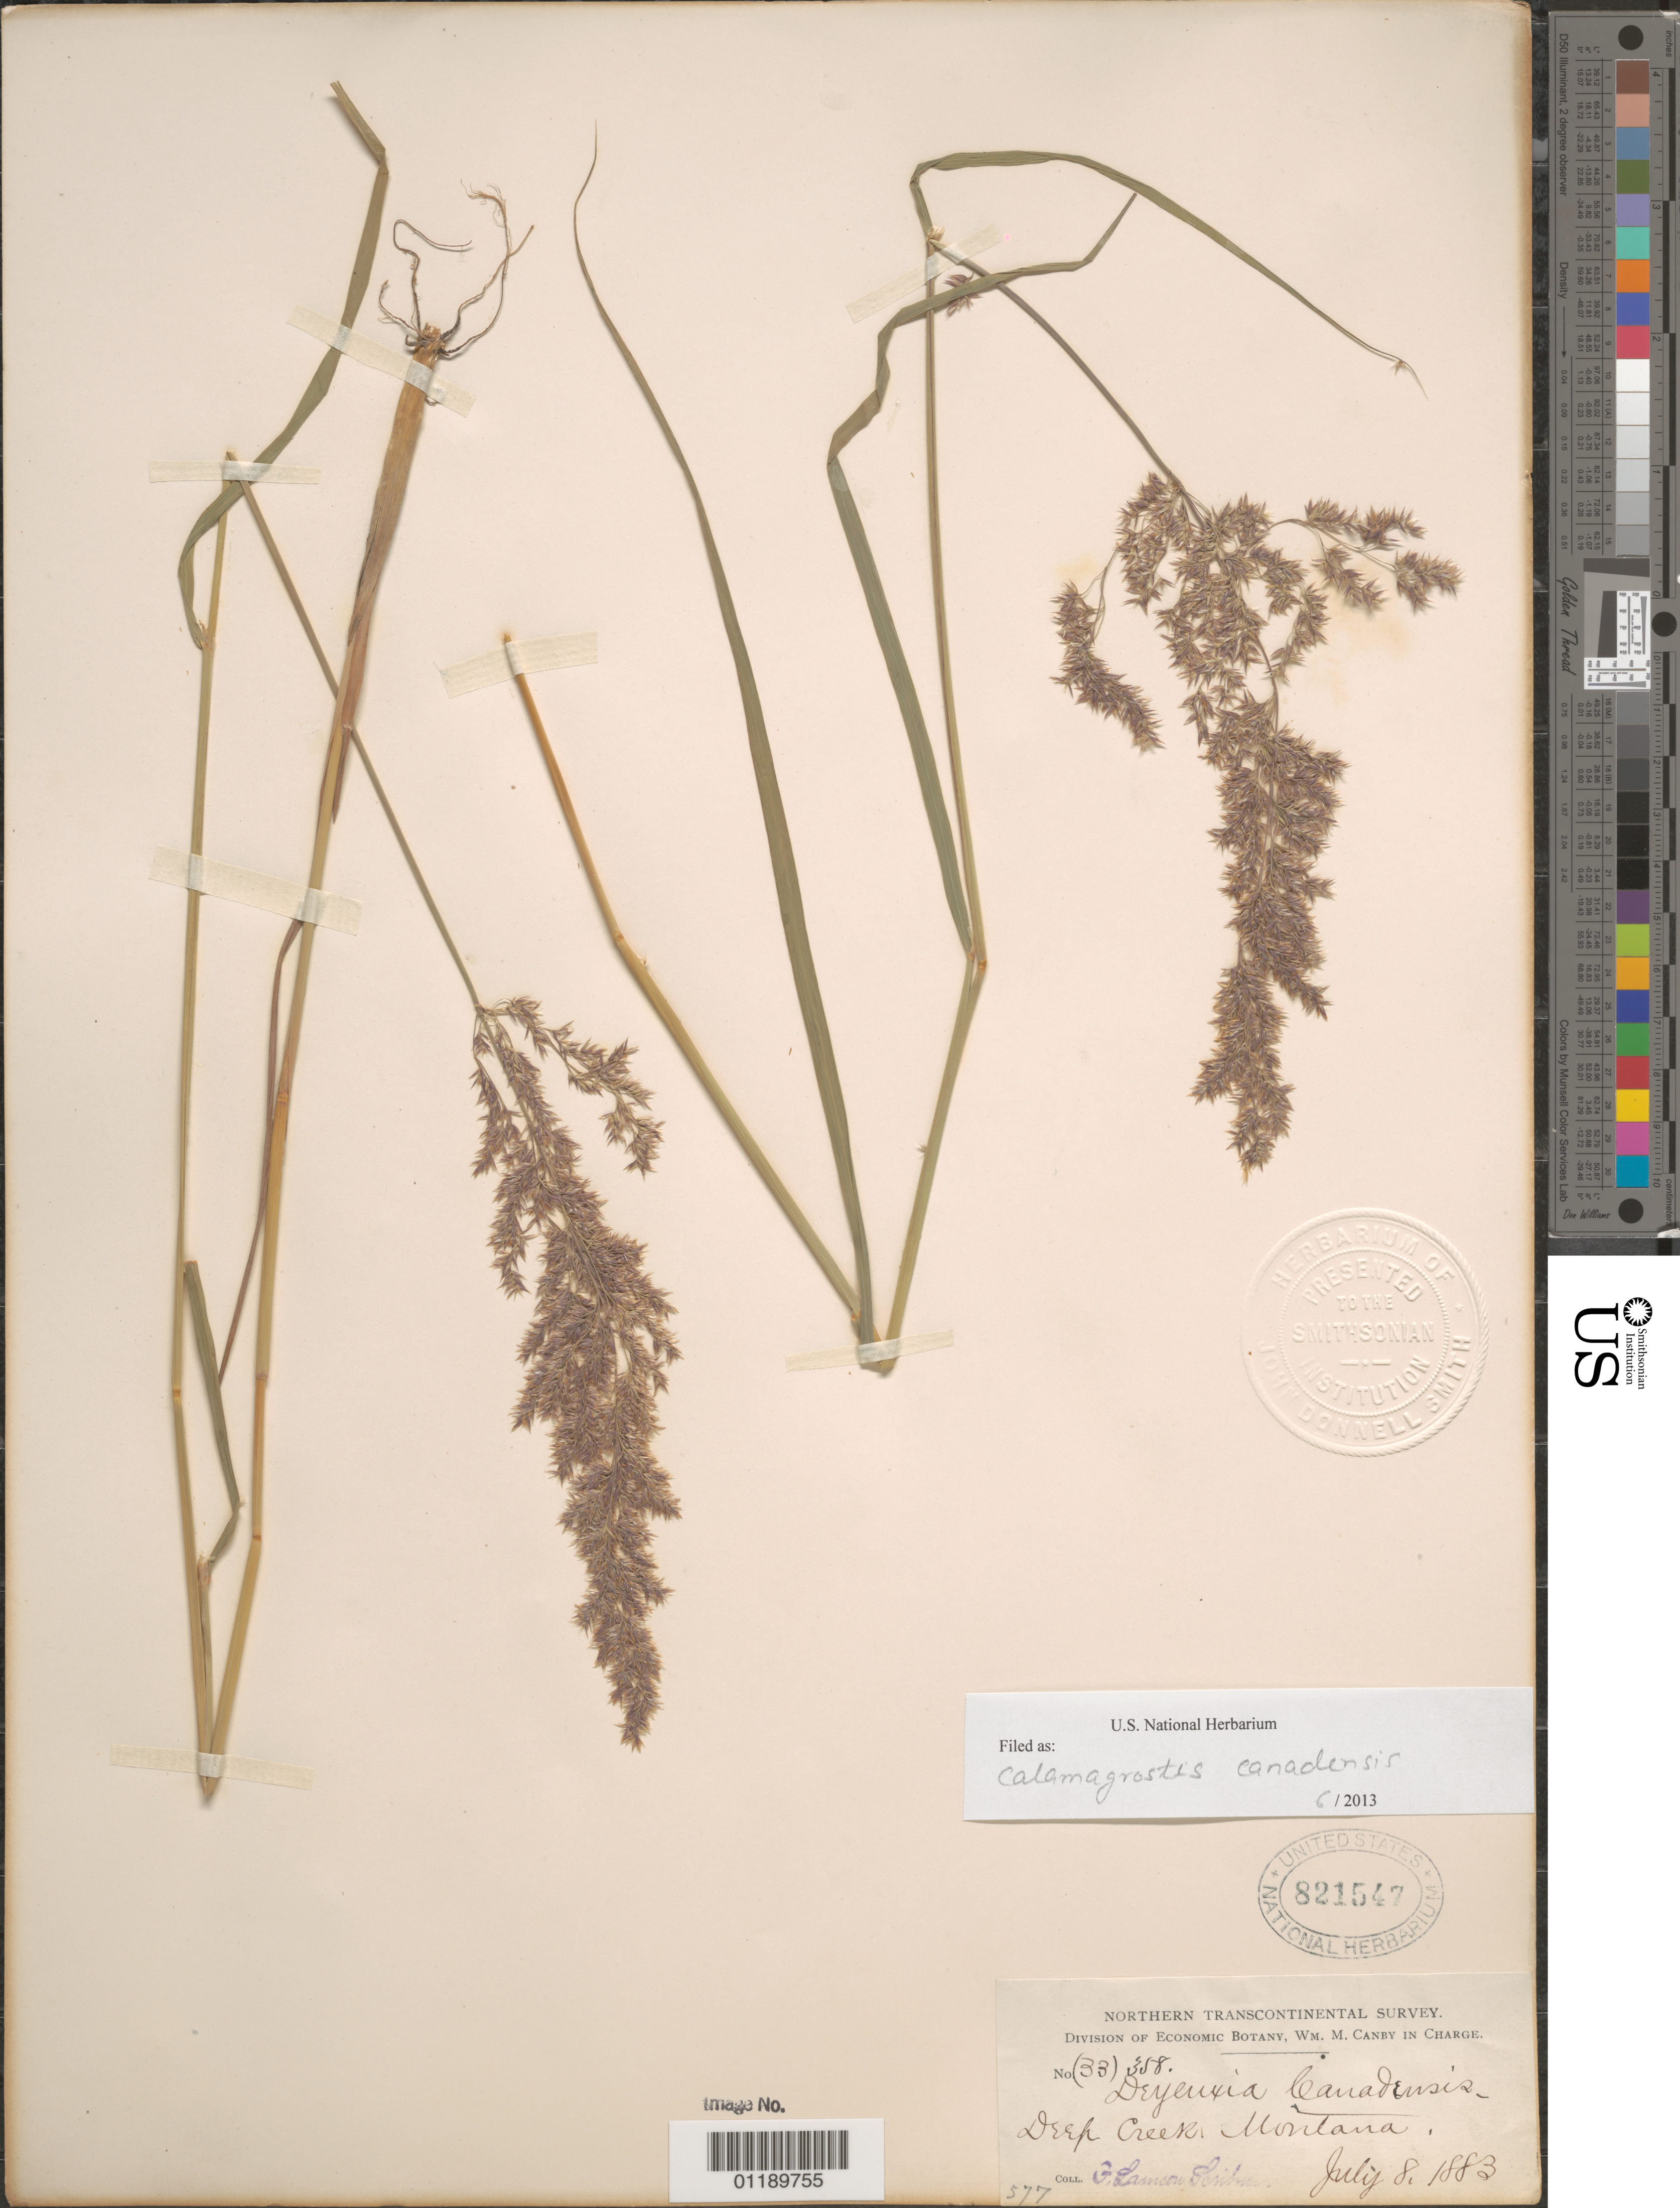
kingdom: Plantae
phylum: Tracheophyta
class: Liliopsida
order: Poales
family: Poaceae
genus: Calamagrostis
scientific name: Calamagrostis canadensis var. canadensis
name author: (Michx.) P. Beauv.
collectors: F. L. Scribner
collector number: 358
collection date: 1883-07-08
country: United States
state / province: Montana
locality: Banks of Deep Creek.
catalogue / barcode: US 821547